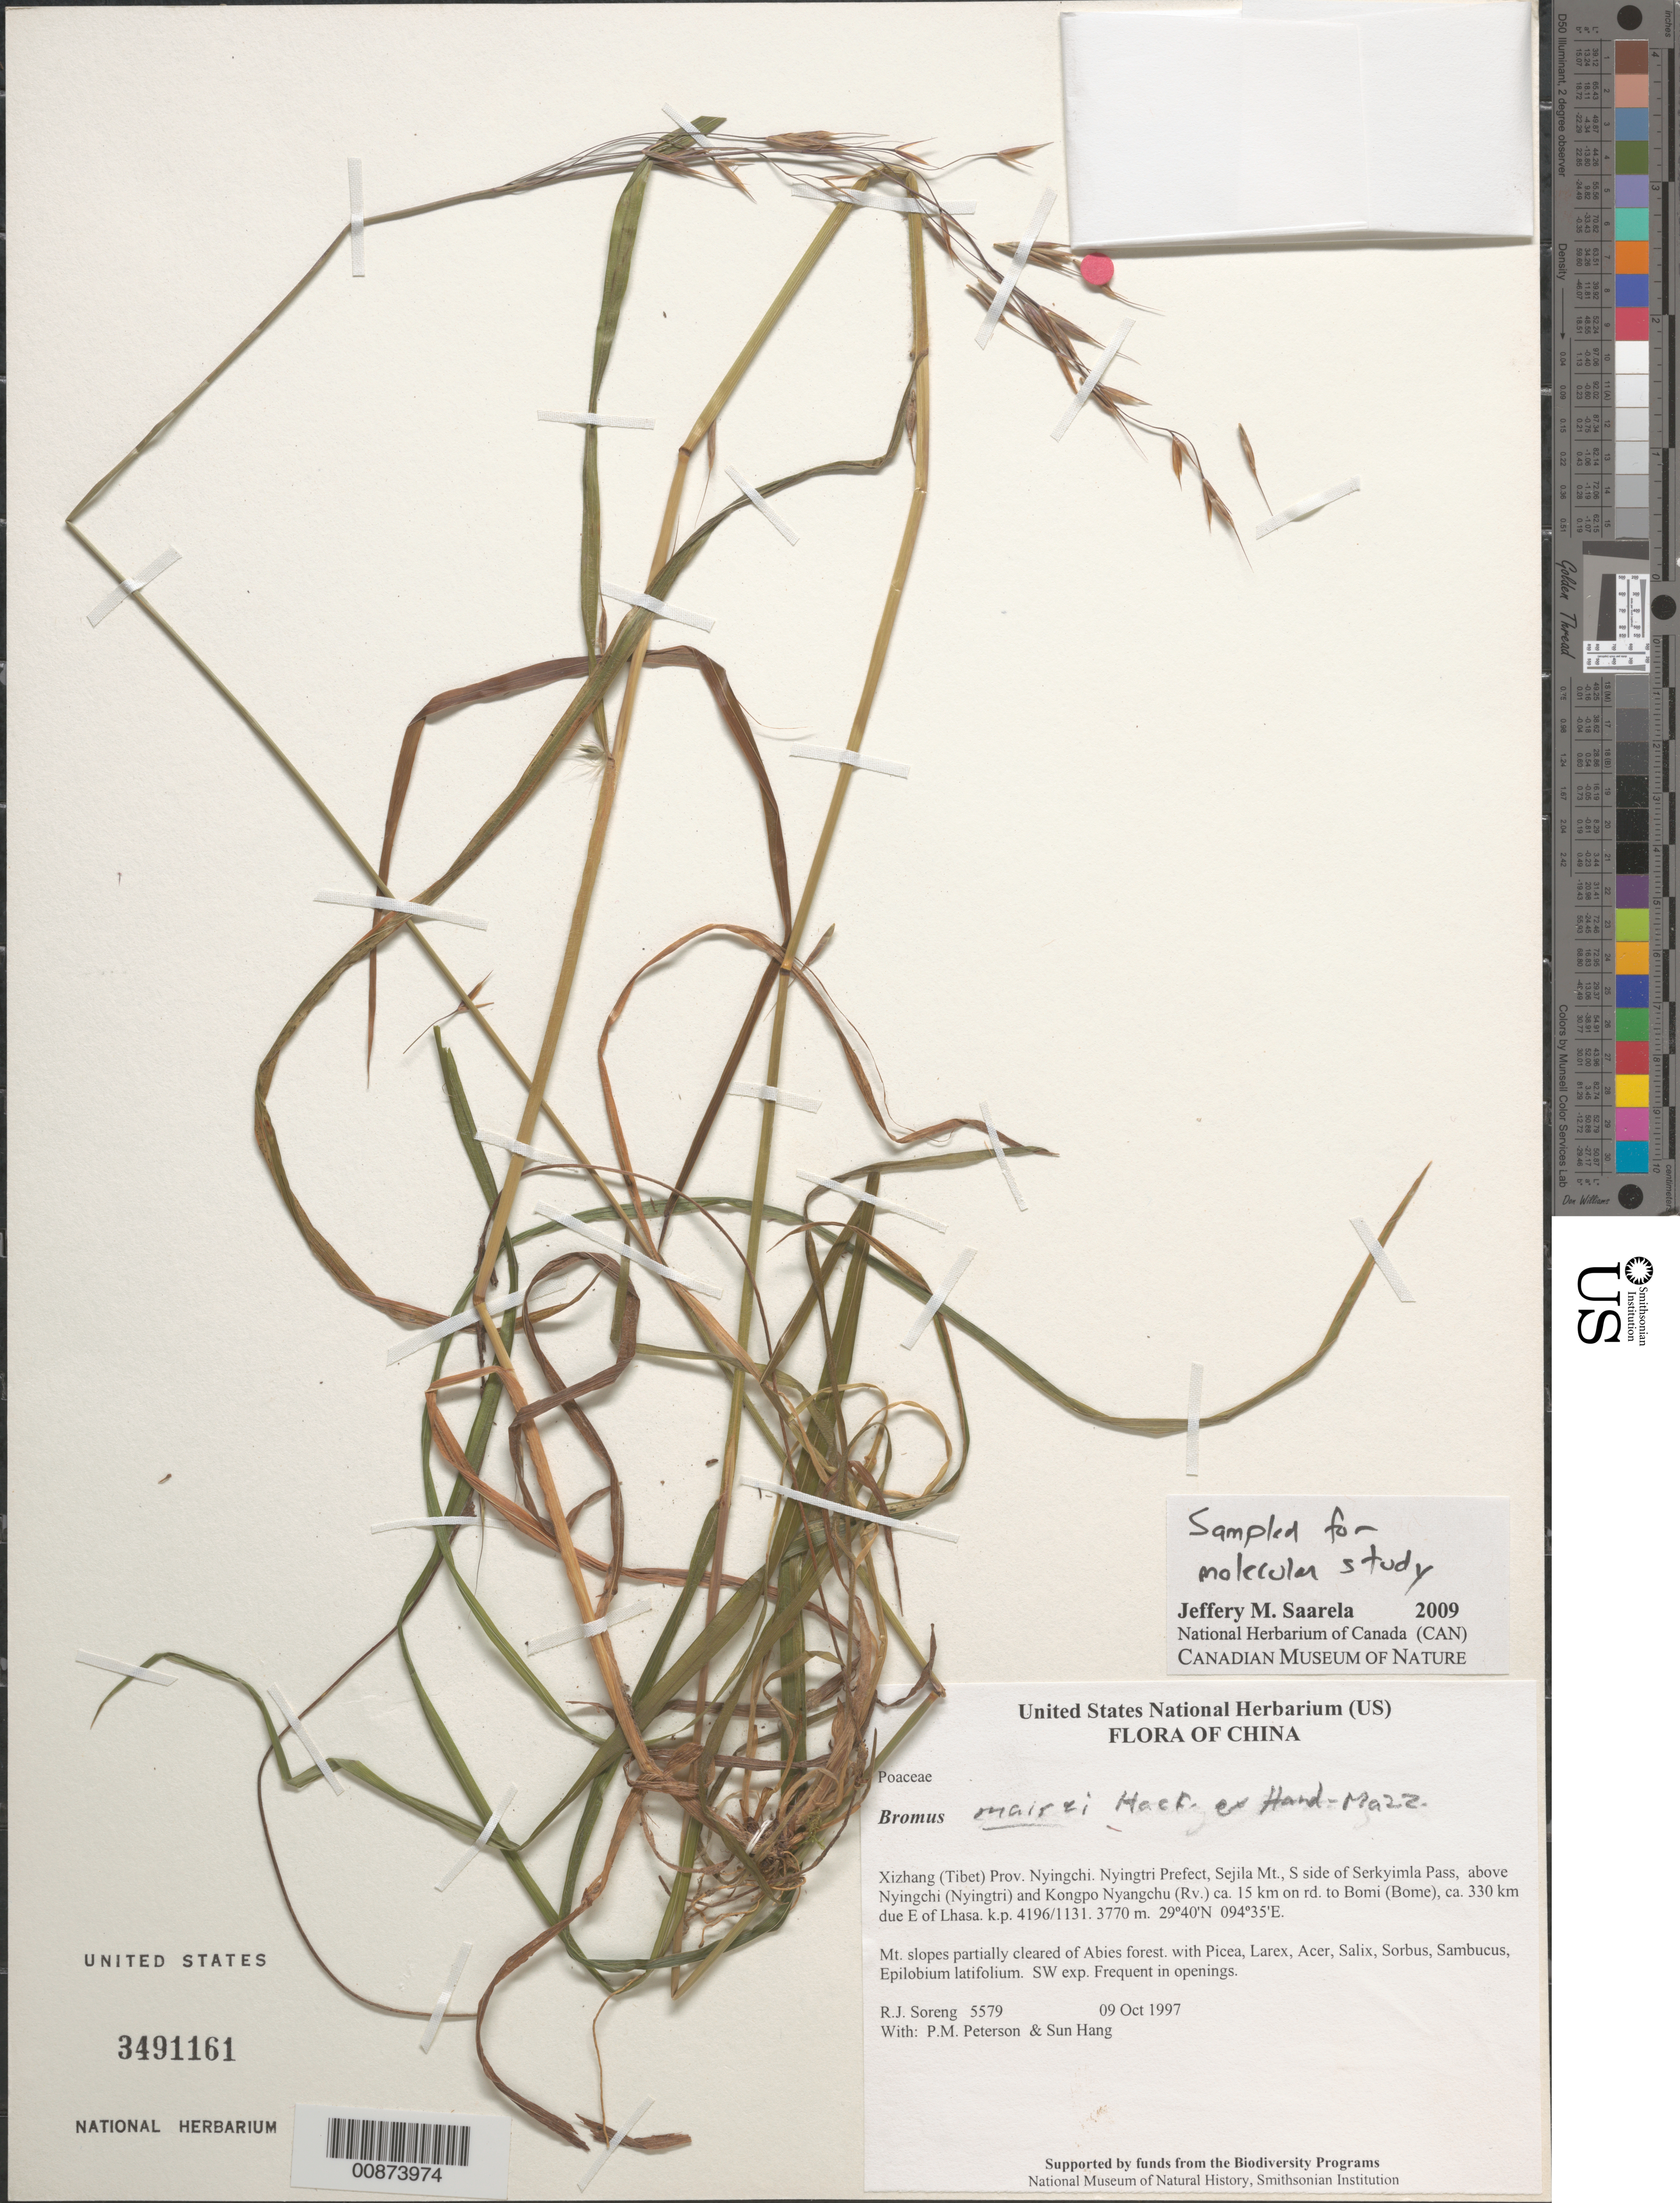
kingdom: Plantae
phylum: Tracheophyta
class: Liliopsida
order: Poales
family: Poaceae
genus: Bromus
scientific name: Bromus mairei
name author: Hack. ex Hand.-Mazz.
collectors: R. J. Soreng, P. M. Peterson & Sun Hang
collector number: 5579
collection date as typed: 09 Oct 1997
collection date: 1997-10-09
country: China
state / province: Xizang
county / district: Nyingchi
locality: Nyingtri Prefect, Sejila Mt., S side of Serkyimla Pass, above Nyingchi (Nyingtri) and Kongpo Nyangchu (Rv.) ca. 15 km on rd. to Bomi (Bome), ca. 330 km due E of Lhasa. k.p. 4196/1131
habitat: Mt. slopes partially cleared of Abies forest. with Picea, Larex, Acer, Salix, Sorbus, Sambucus, Epilobium latifolium. SW exp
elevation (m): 3770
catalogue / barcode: US 3491161